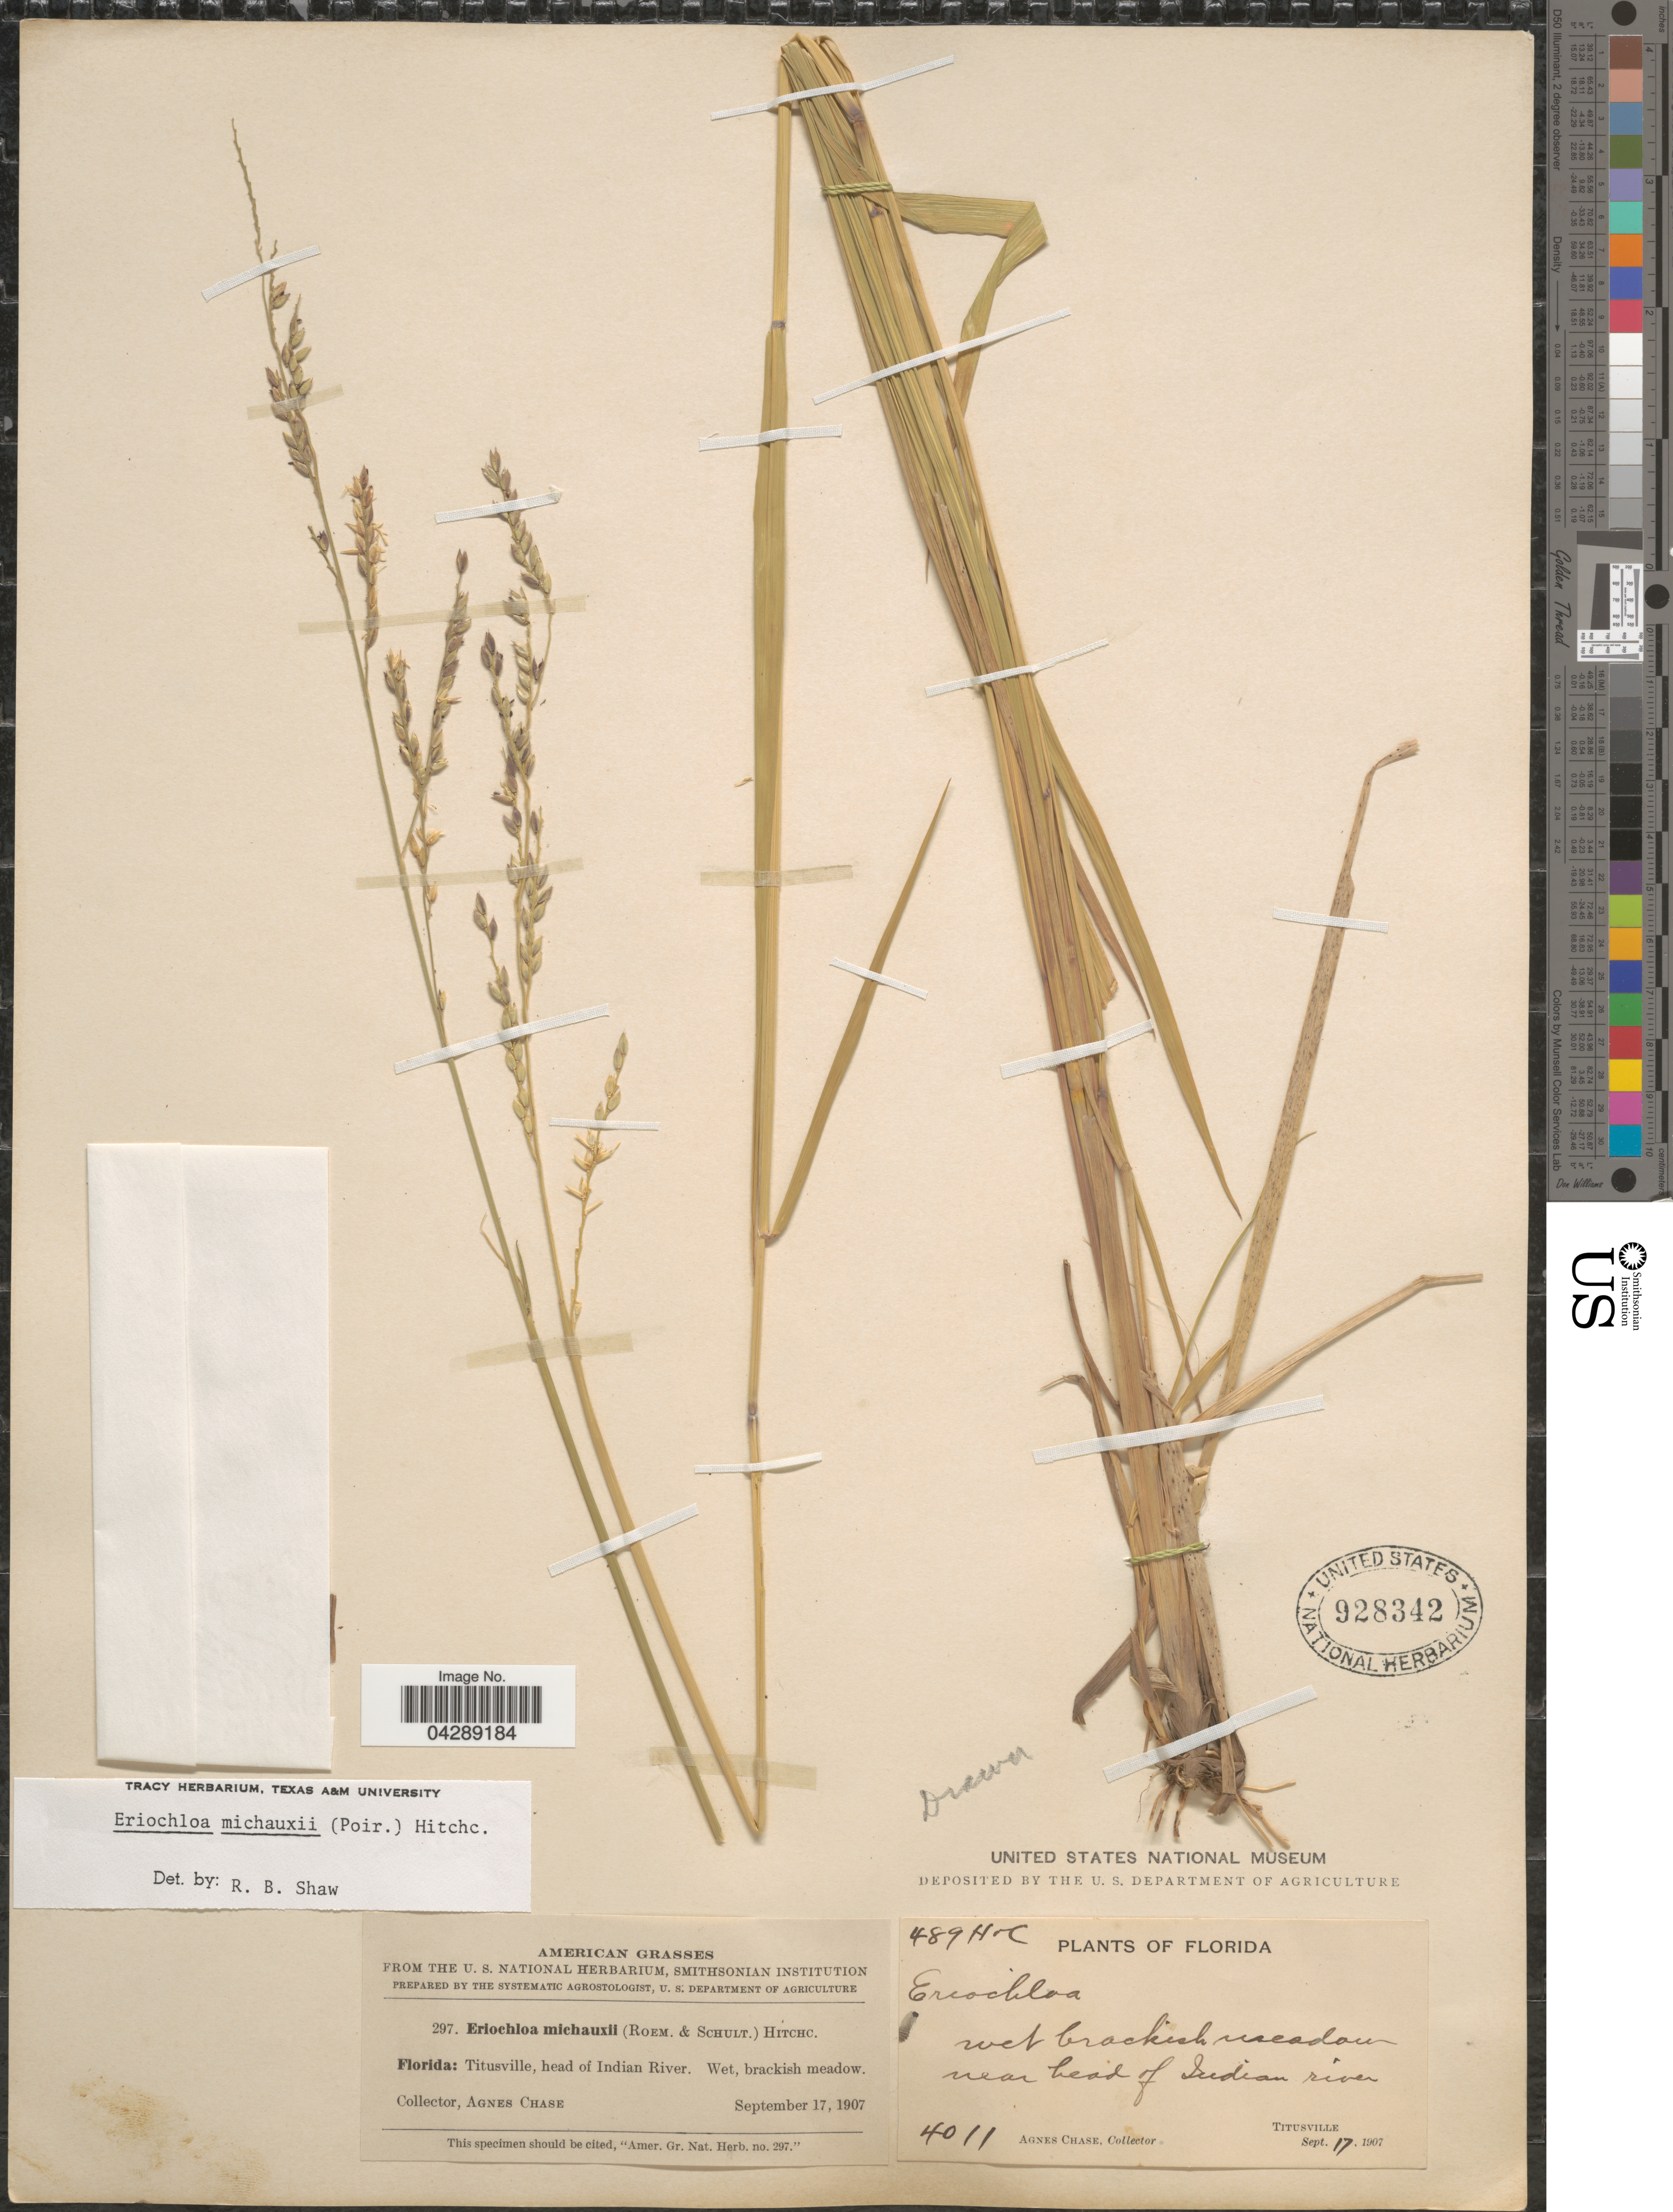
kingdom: Plantae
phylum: Tracheophyta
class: Liliopsida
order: Poales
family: Poaceae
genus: Eriochloa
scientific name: Eriochloa michauxii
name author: (Poir.) Hitchc.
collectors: A. Chase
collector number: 4011/297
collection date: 1907-09-17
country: United States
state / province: Florida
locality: Titusville, head of Indian River.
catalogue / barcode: US 928342